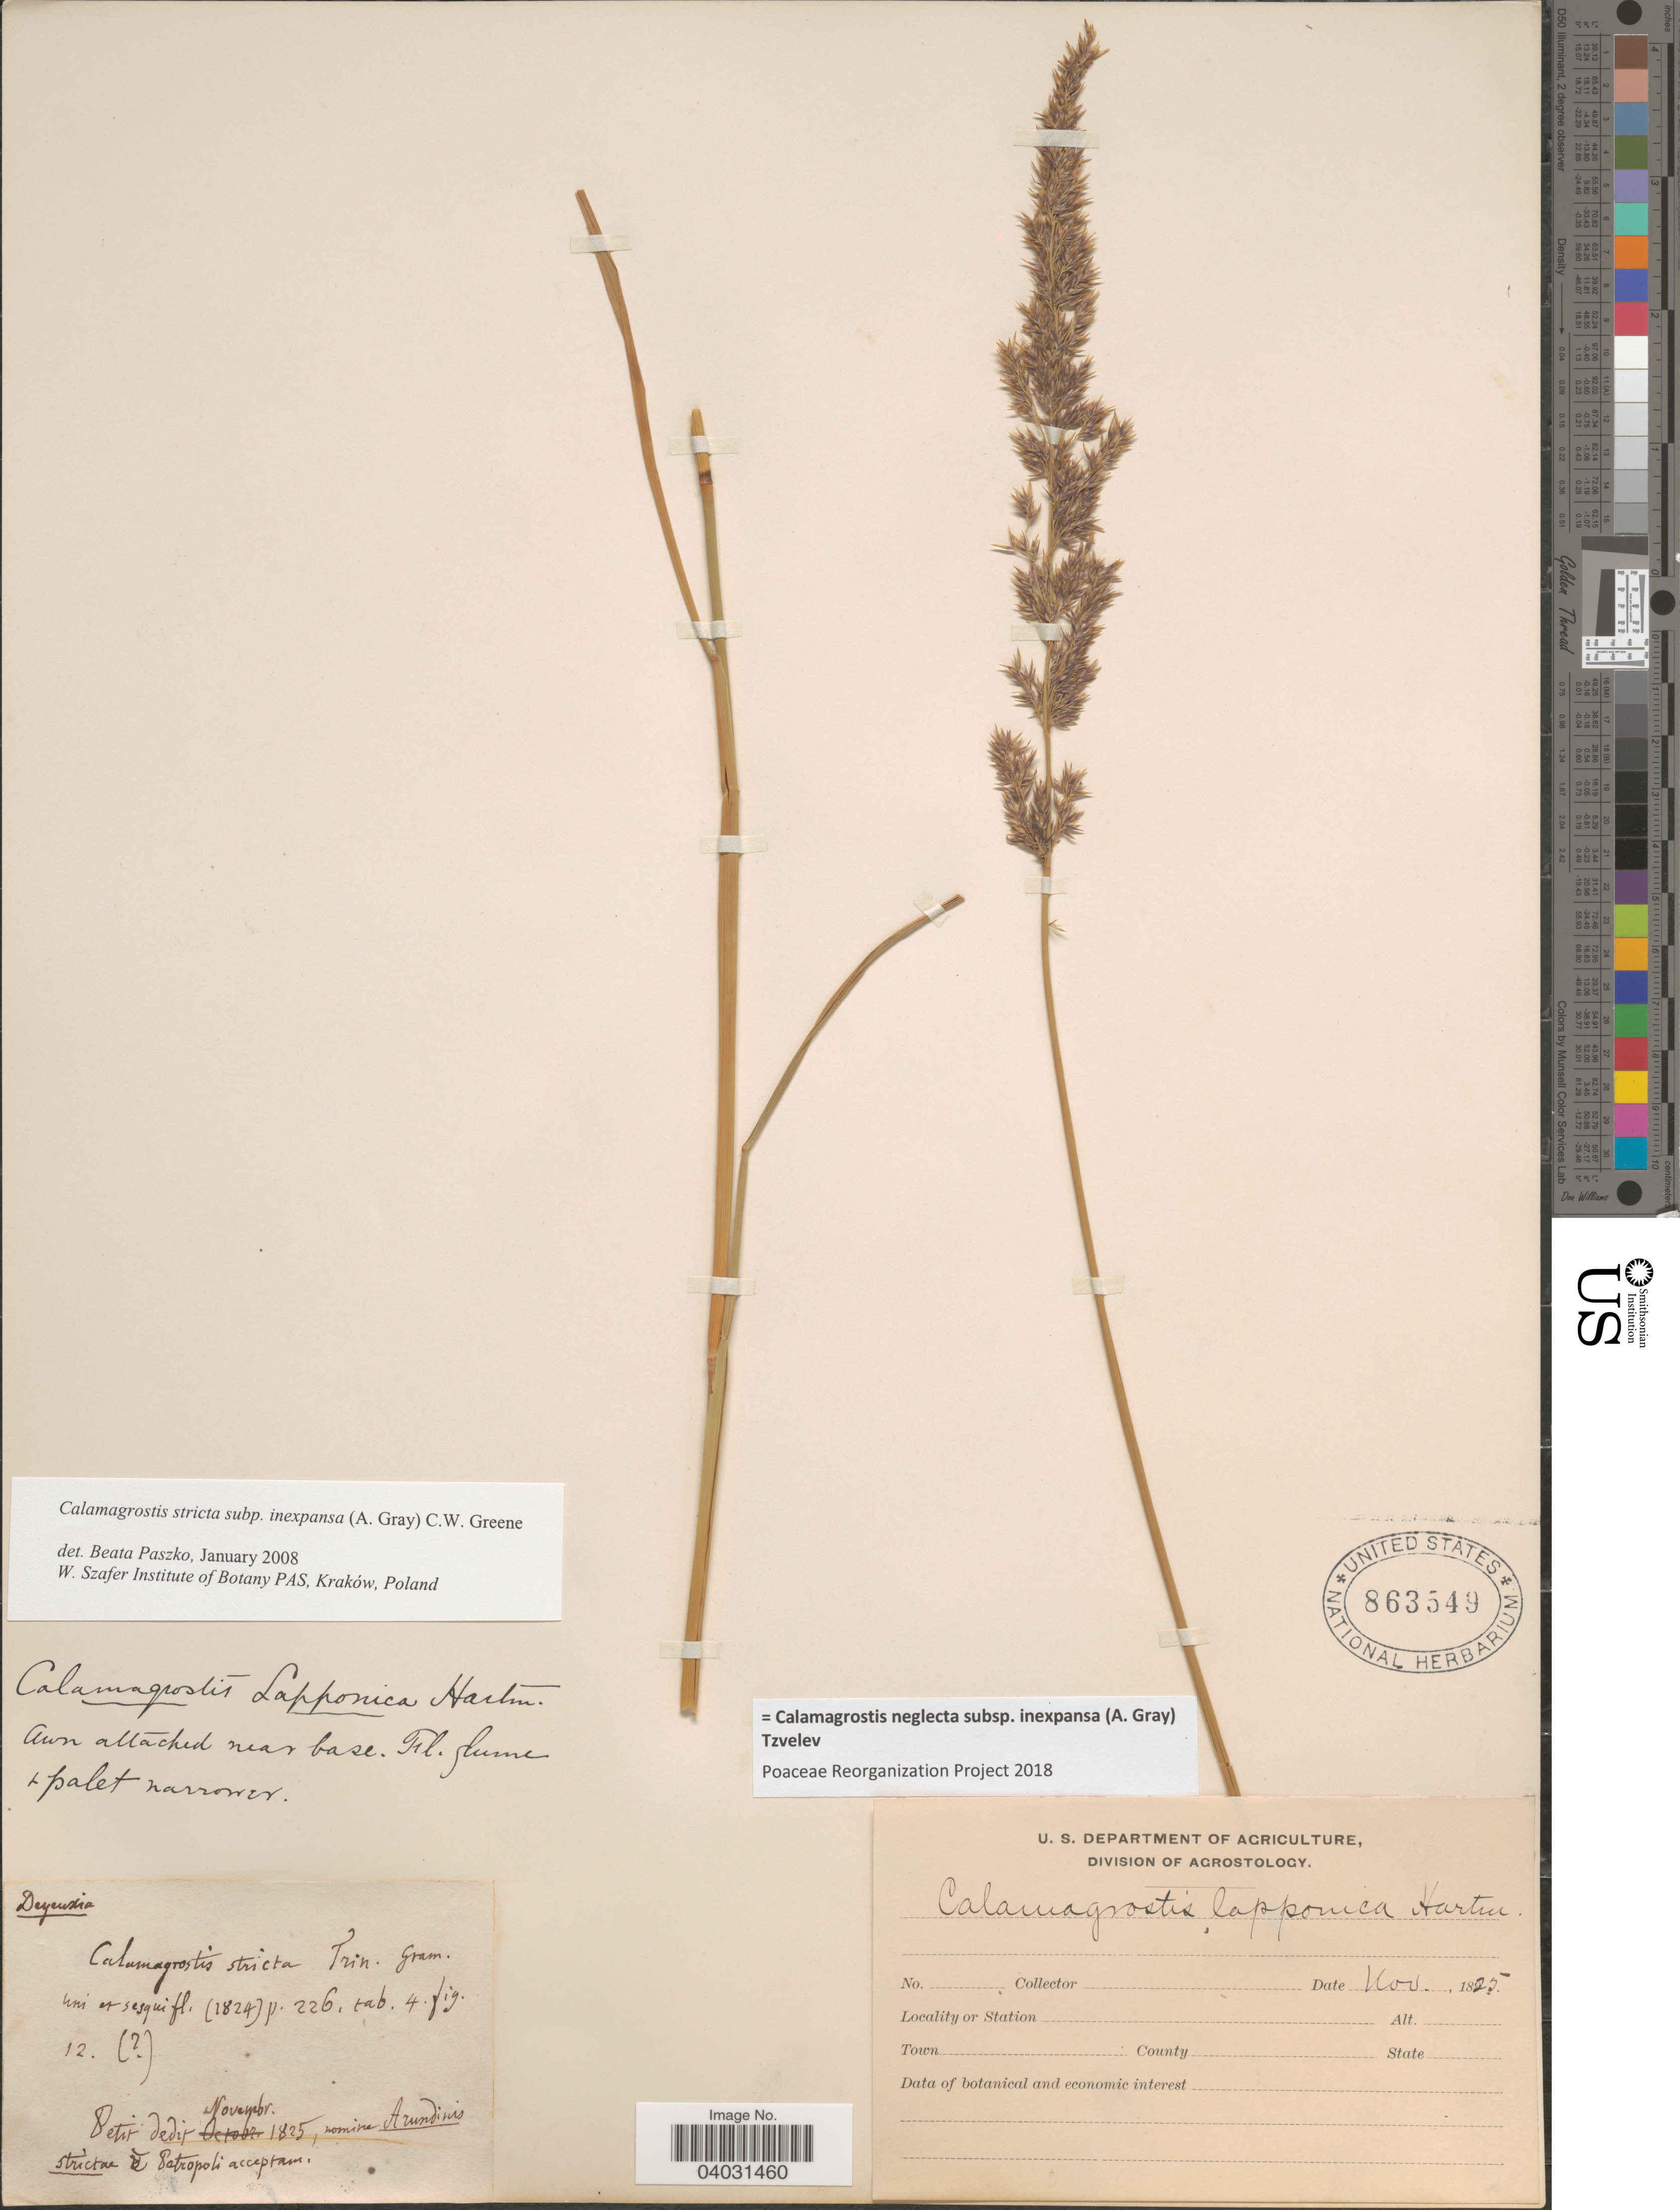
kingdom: Plantae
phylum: Tracheophyta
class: Liliopsida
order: Poales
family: Poaceae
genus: Calamagrostis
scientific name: Calamagrostis neglecta subsp. inexpansa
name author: (A. Gray) Tzvelev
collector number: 12?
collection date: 1825-11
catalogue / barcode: US 863549